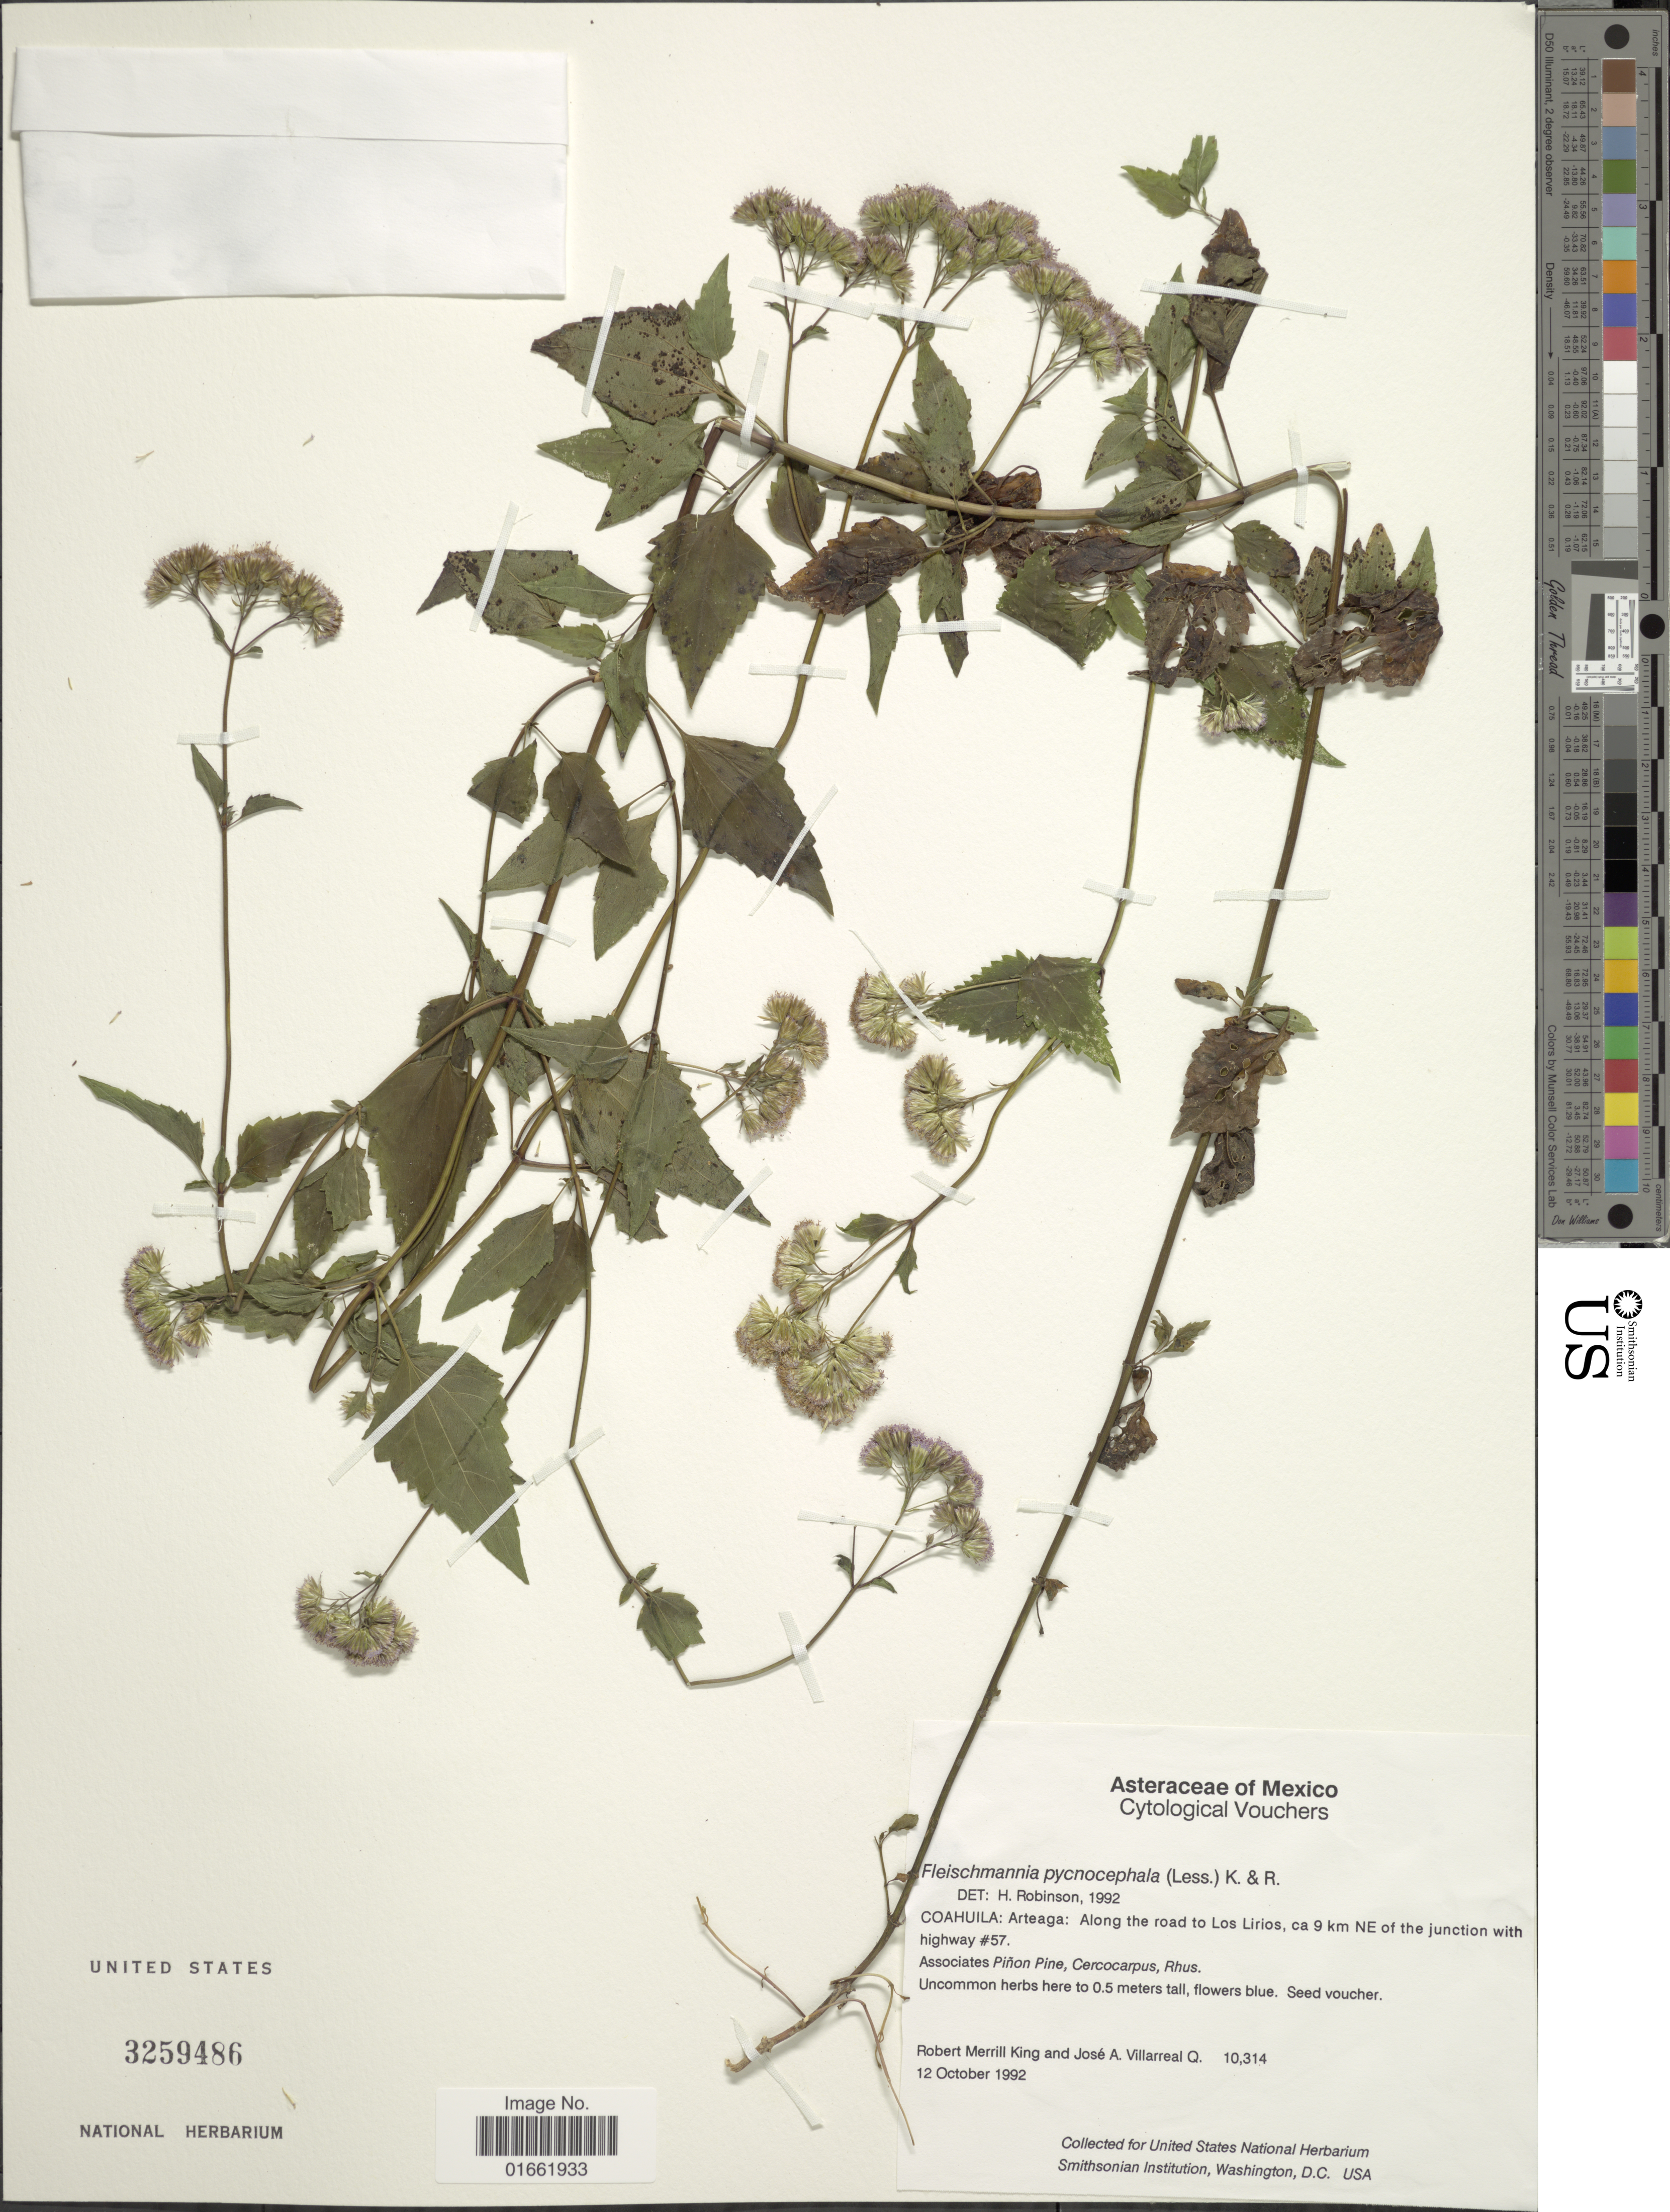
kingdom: Plantae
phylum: Tracheophyta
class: Magnoliopsida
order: Asterales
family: Asteraceae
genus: Fleischmannia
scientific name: Fleischmannia pycnocephala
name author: (Less.) R.M. King & H. Rob.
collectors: R. M. King & J. Villarreal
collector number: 10314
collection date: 1992-10-12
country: Mexico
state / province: Coahuila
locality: Coahuila: Arteaga: Along the road to Los Lirios, ca 9 km NE of the junction with highway #57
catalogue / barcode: US 3259486